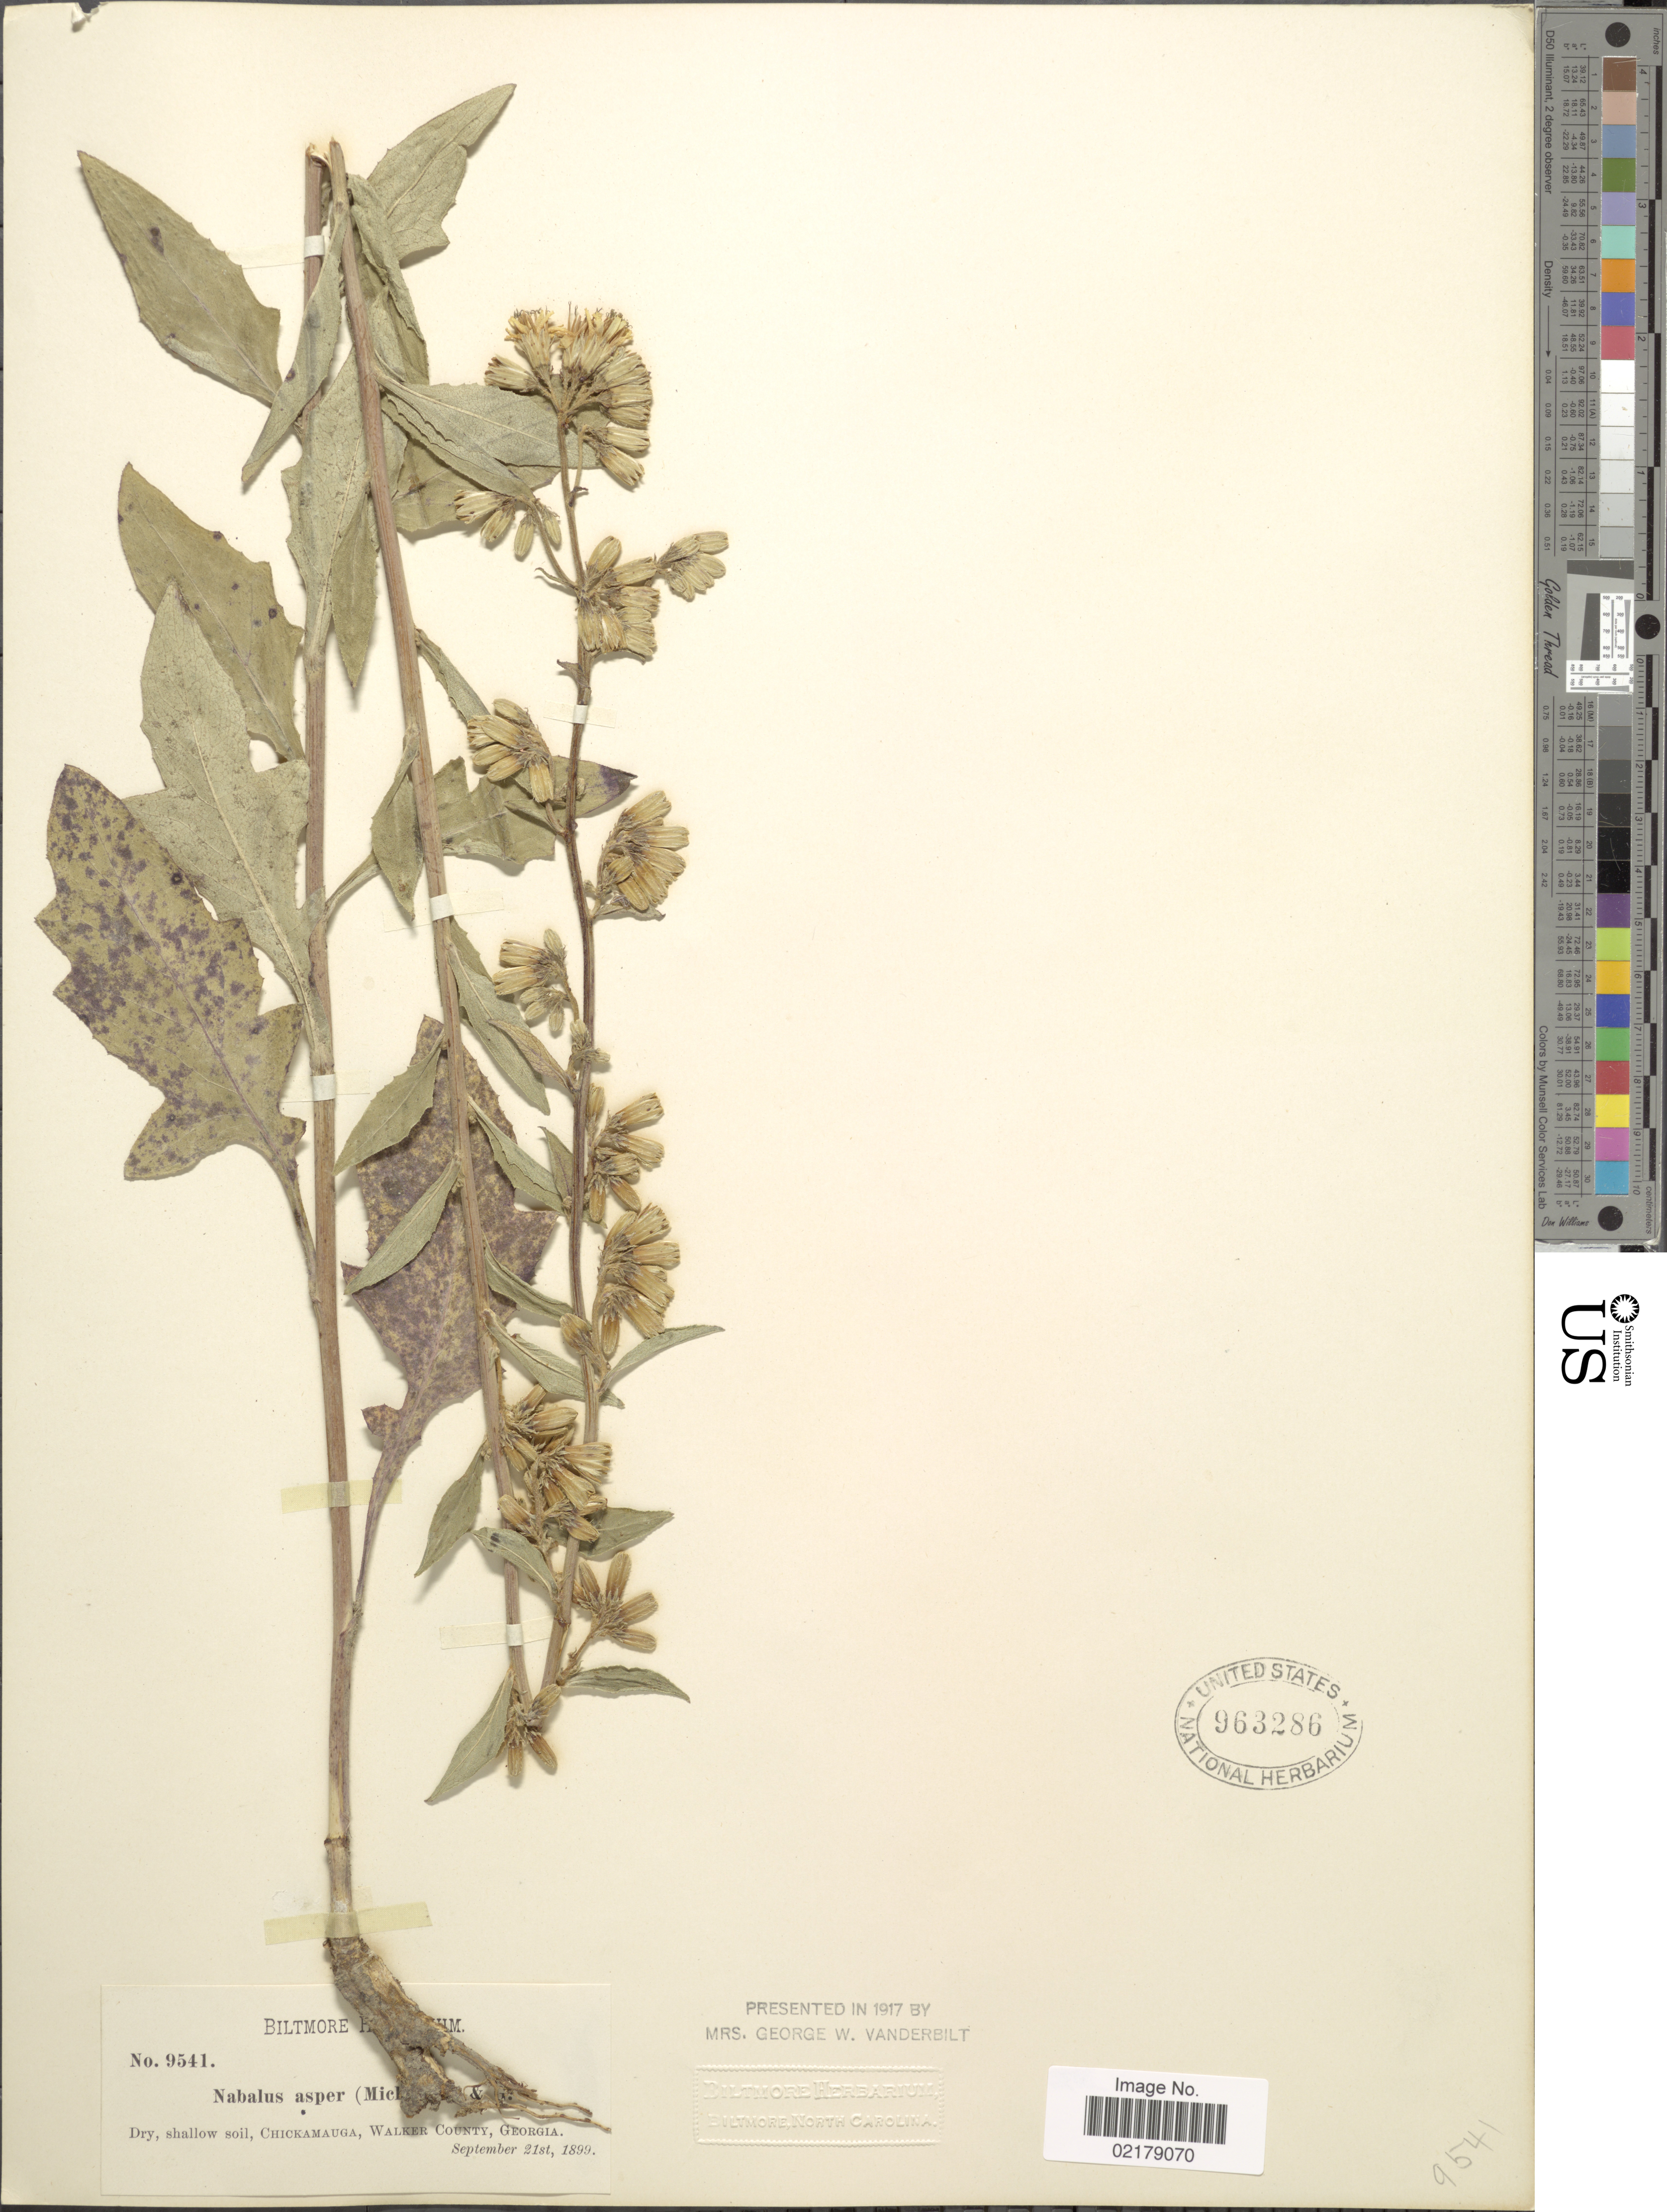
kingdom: Plantae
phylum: Tracheophyta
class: Magnoliopsida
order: Asterales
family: Asteraceae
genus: Nabalus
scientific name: Nabalus asper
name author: (Michx.) Torr. & A. Gray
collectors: ex herb. Biltmore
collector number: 9541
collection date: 1899-09-21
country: United States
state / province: Georgia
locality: Dry, shallow soil, Chickamauga, Walker County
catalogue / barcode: US 963286